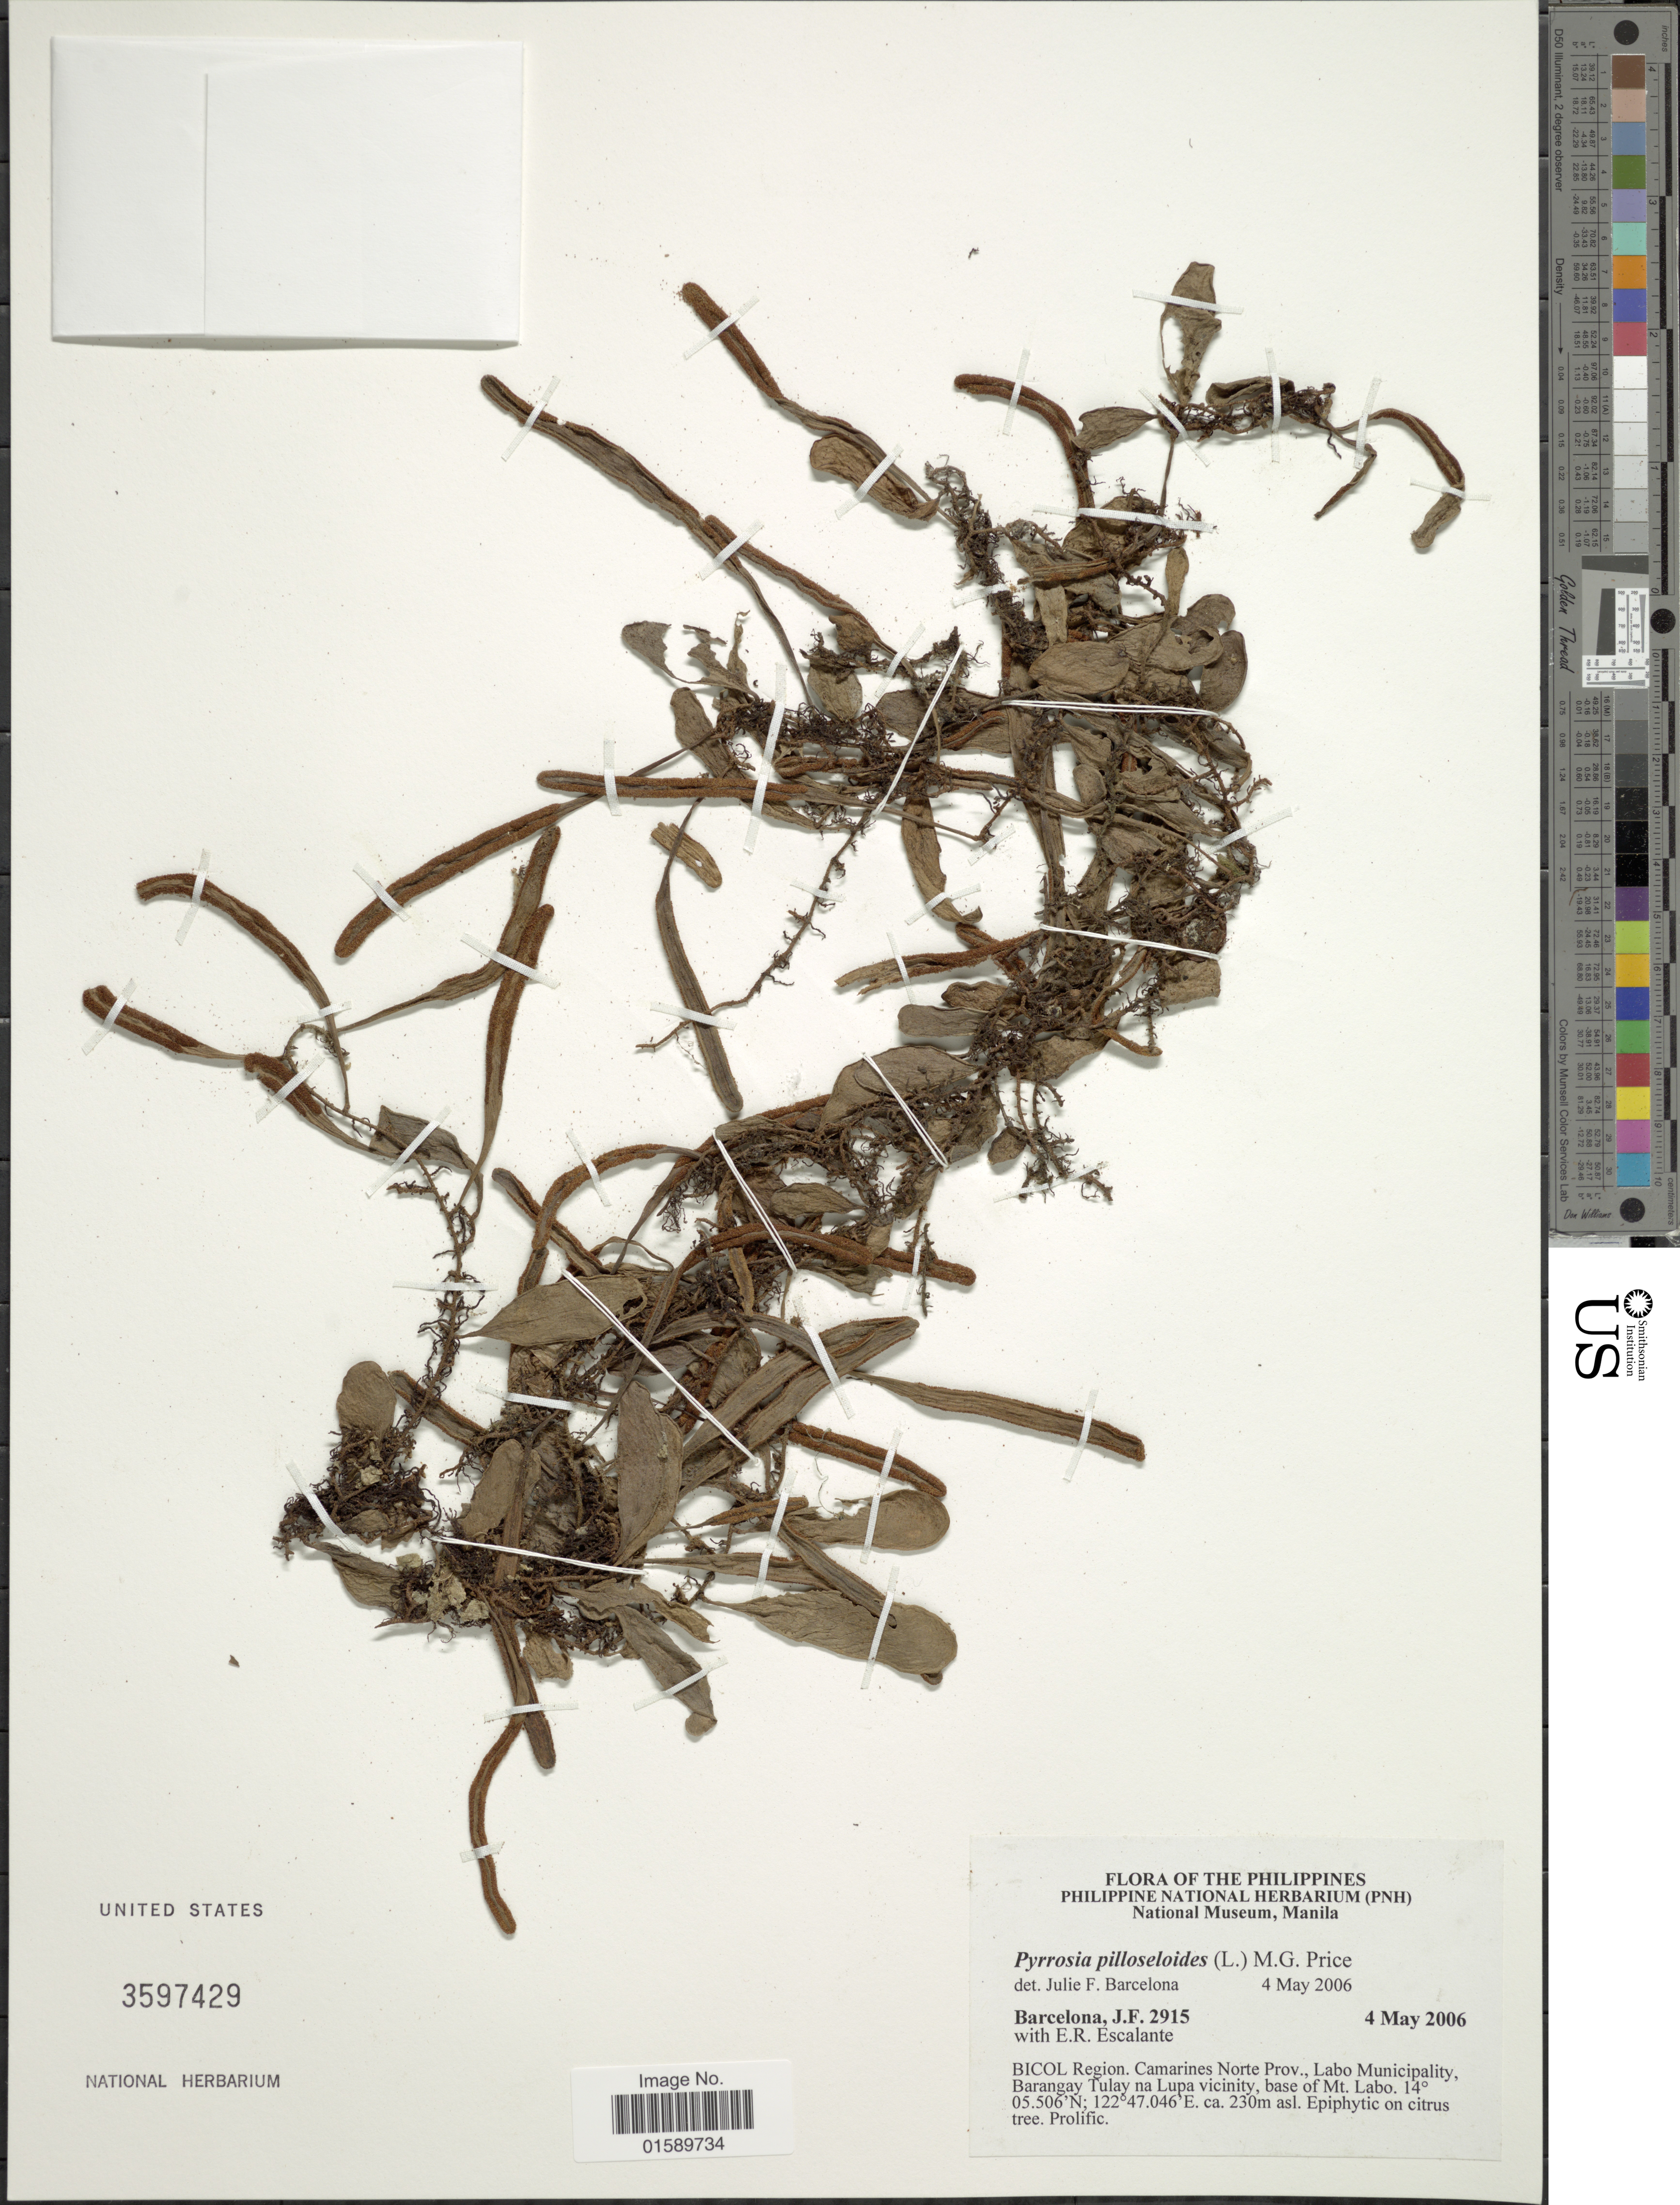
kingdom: Plantae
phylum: Tracheophyta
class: Polypodiopsida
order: Polypodiales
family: Polypodiaceae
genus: Pyrrosia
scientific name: Pyrrosia piloselloides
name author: (L.) M.G. Price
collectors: J. F. Barcelona & E. Escalante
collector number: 2915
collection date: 2006-05-04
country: Philippines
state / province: Bicol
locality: Bicol Region. Camarines Norte Prov., Labo Municipality, Barangay Tulay na Lupa vicinity, base of Mt. Labo.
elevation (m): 230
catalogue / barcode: US 3597429